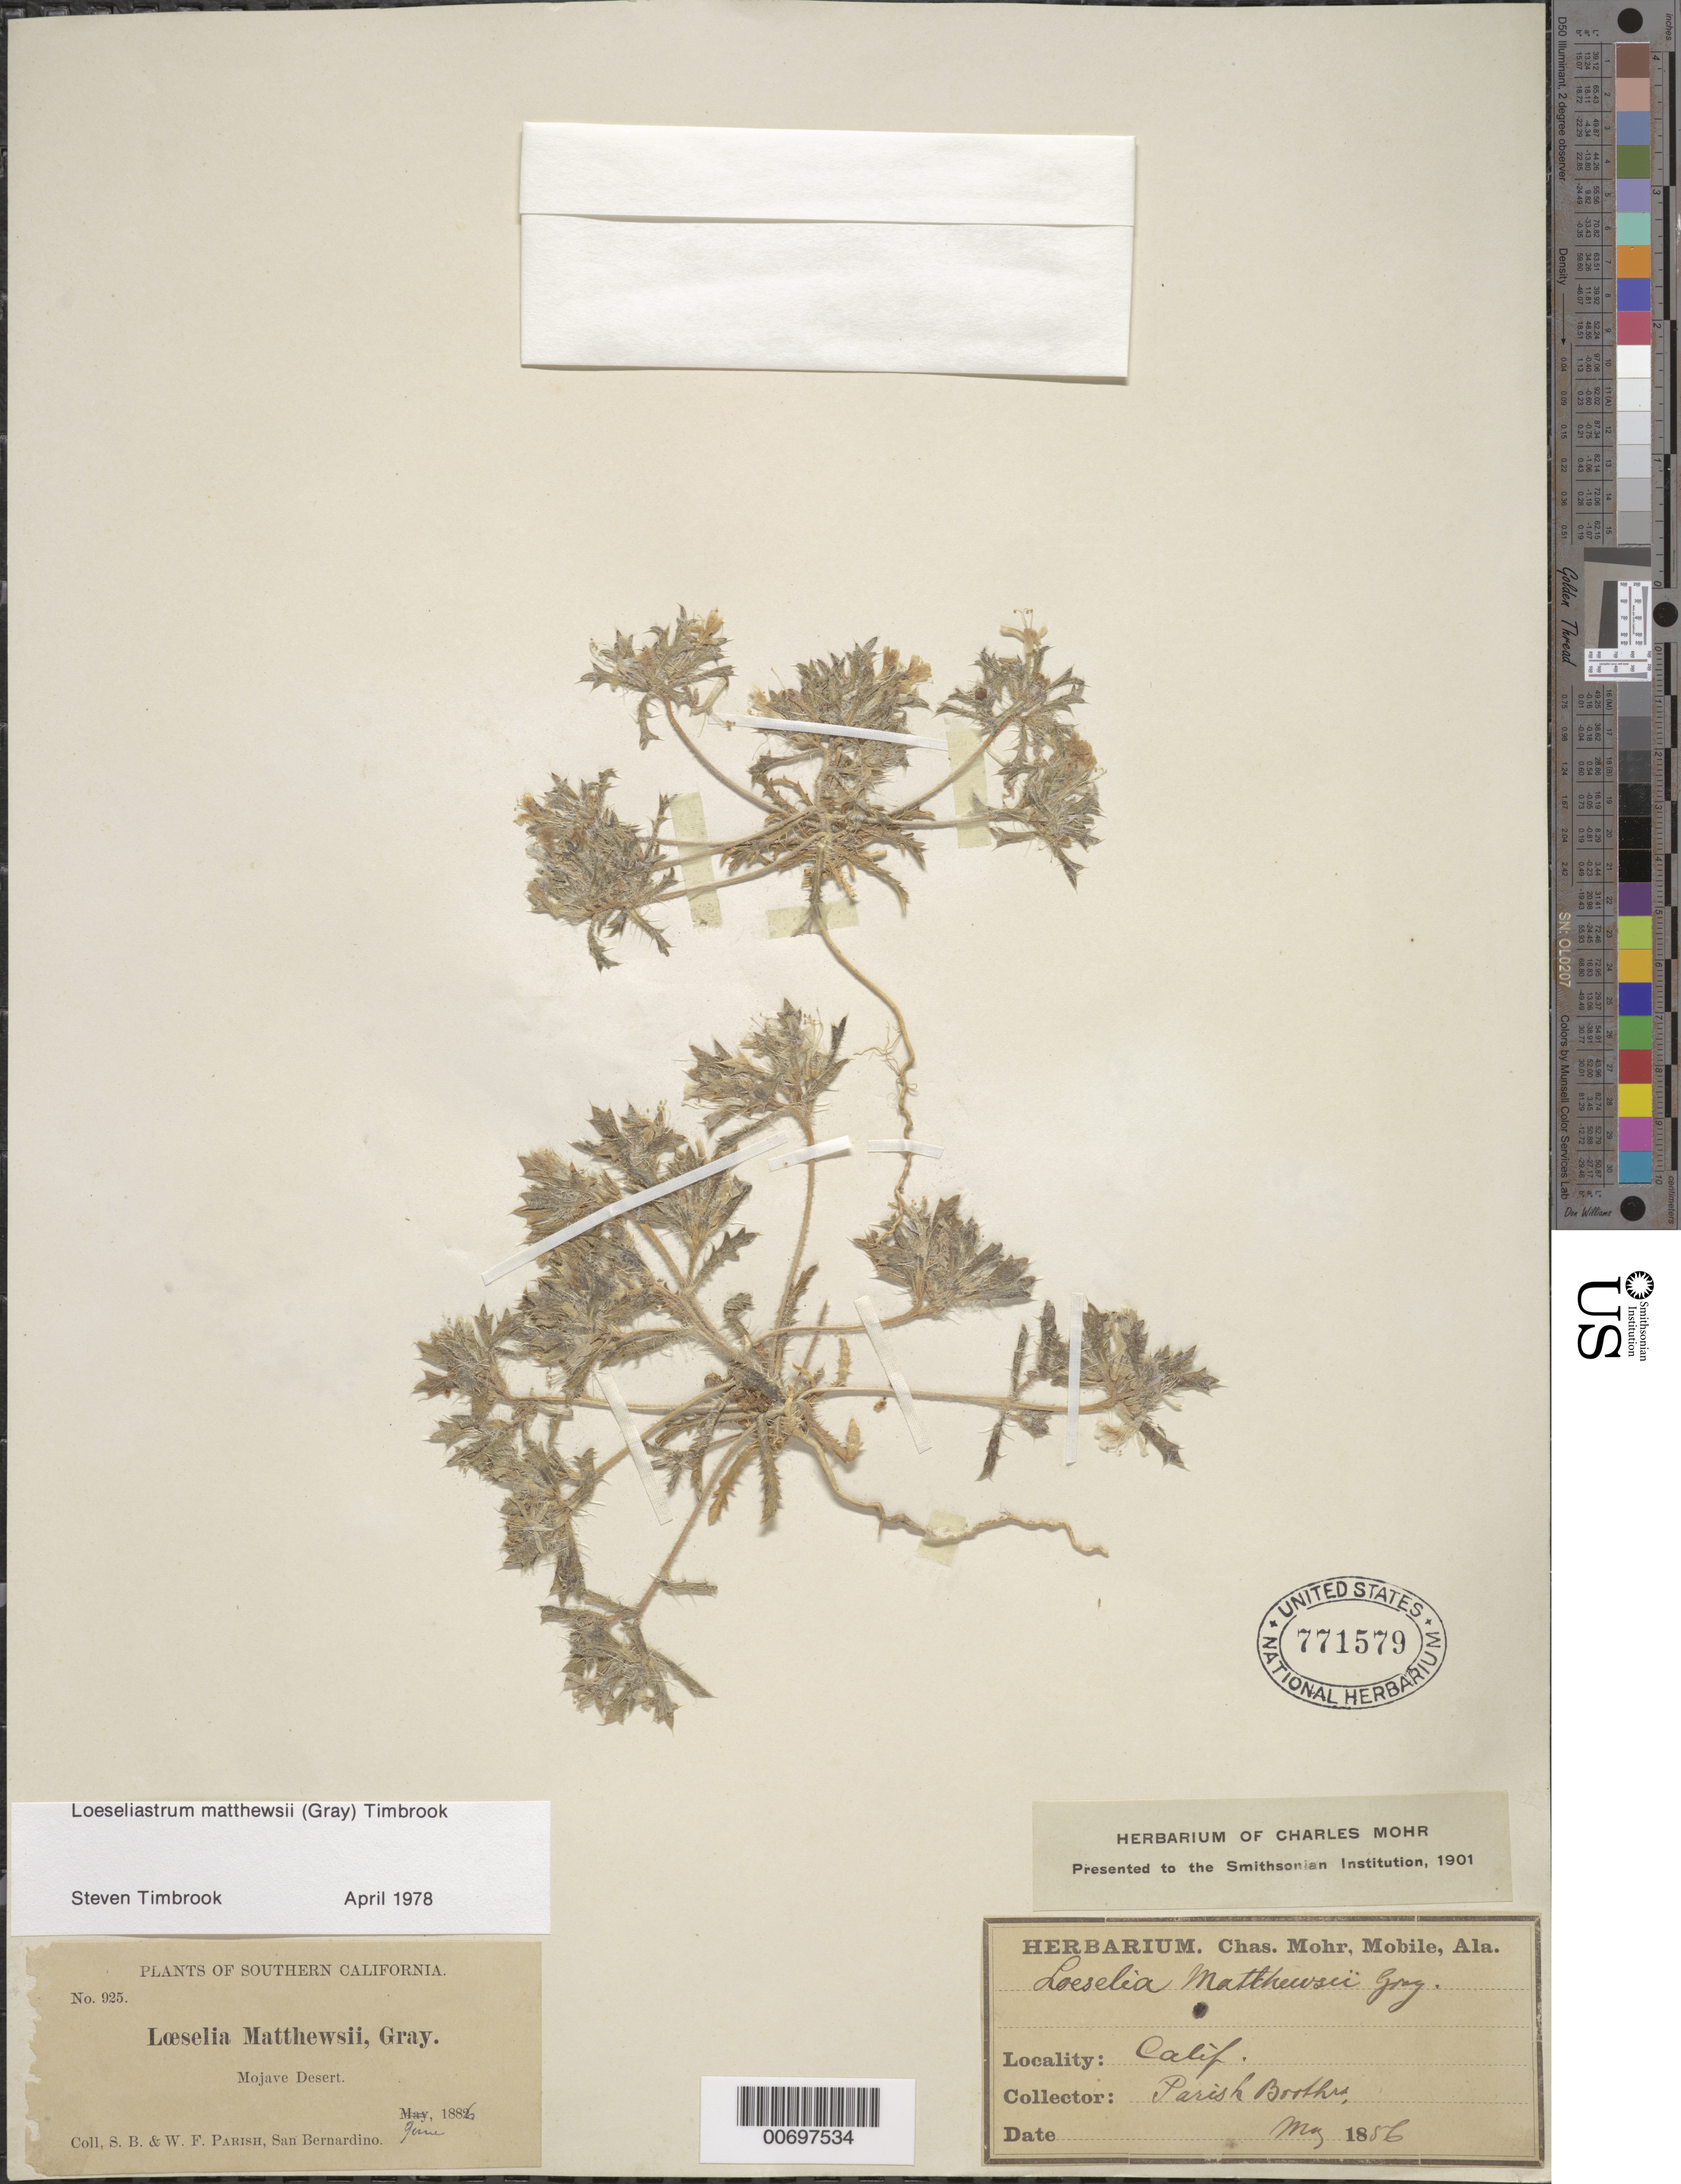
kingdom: Plantae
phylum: Tracheophyta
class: Magnoliopsida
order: Ericales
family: Polemoniaceae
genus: Loeseliastrum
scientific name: Loeseliastrum matthewsii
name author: (A. Gray) Timbrook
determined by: Timbrook, S.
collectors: S. B. Parish & W. F. Parish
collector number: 925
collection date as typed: Jun 1886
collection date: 1886-06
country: United States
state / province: California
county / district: San Bernardino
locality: Mojave Desert.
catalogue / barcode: US 771579